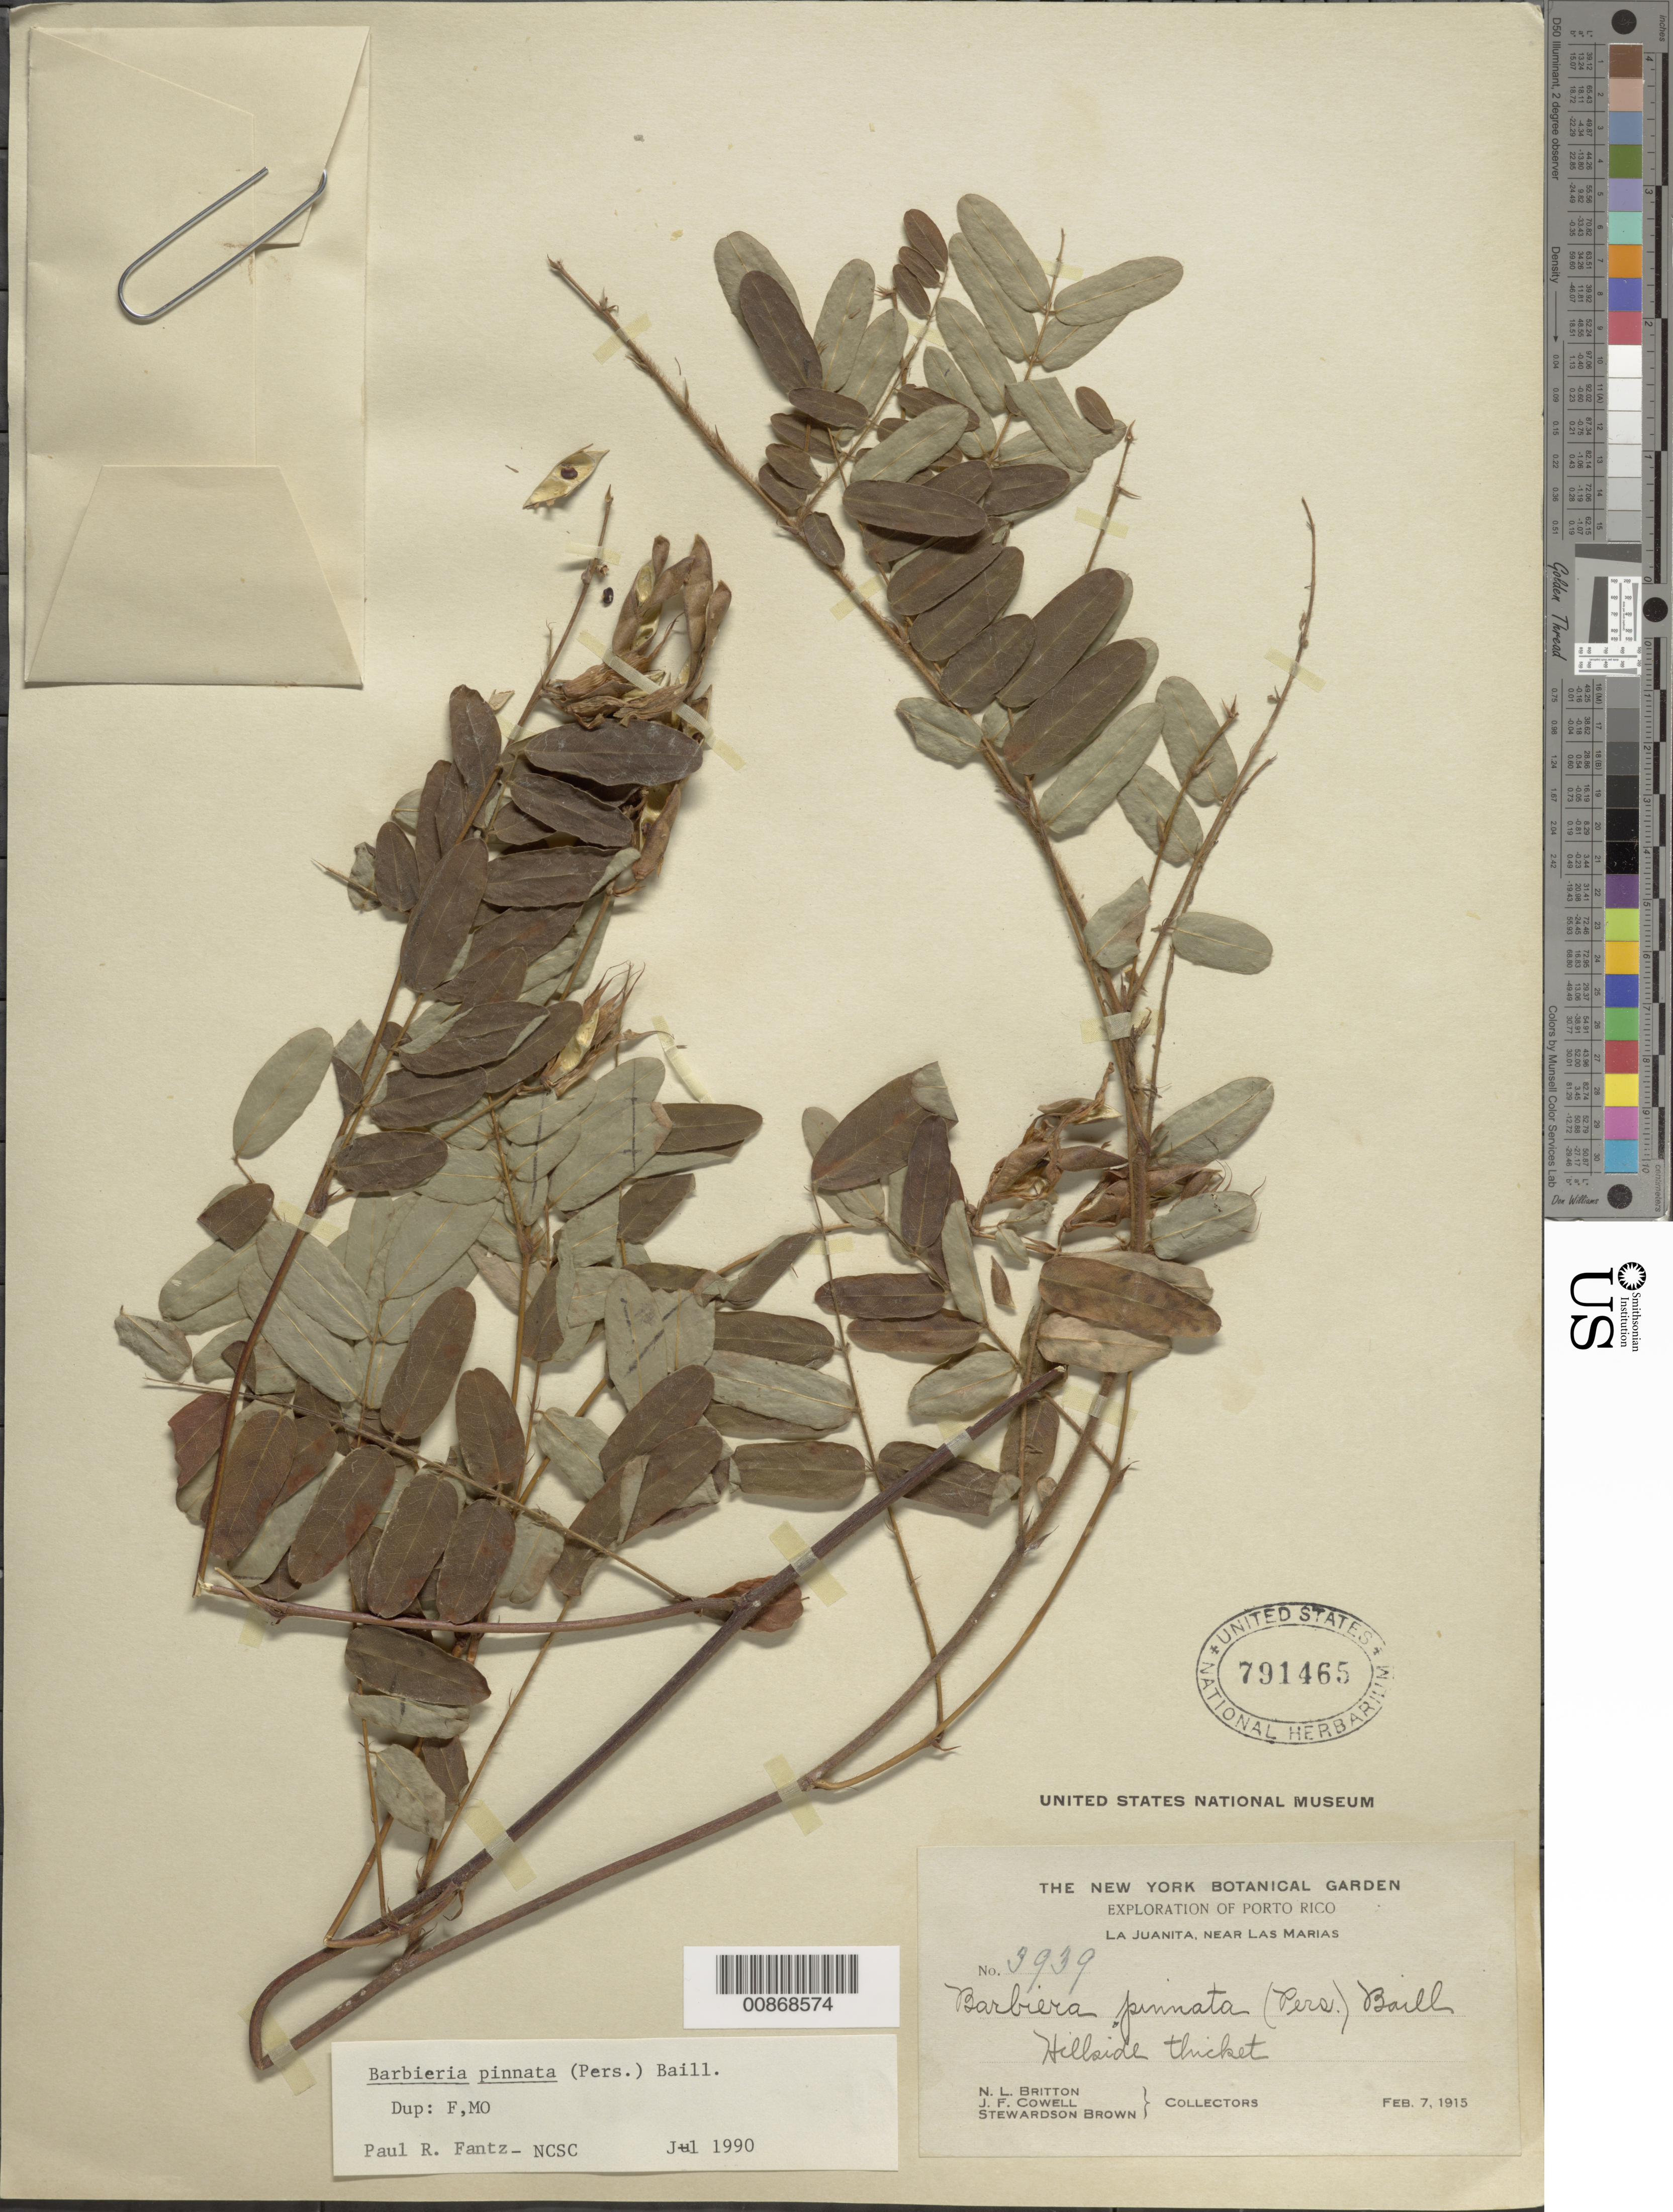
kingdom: Plantae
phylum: Tracheophyta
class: Magnoliopsida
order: Fabales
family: Fabaceae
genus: Barbieria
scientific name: Barbieria pinnata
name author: (Pers.) Baill.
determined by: Fantz, P. R., (FLAS), University of Florida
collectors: N. Britton, J. F. Cowell & S. Brown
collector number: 3939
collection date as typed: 07 Feb 1915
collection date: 1915-02-07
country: Puerto Rico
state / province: Las Marías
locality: La Juanita, near Las Marias.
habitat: Hillside thicket.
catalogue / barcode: US 791465